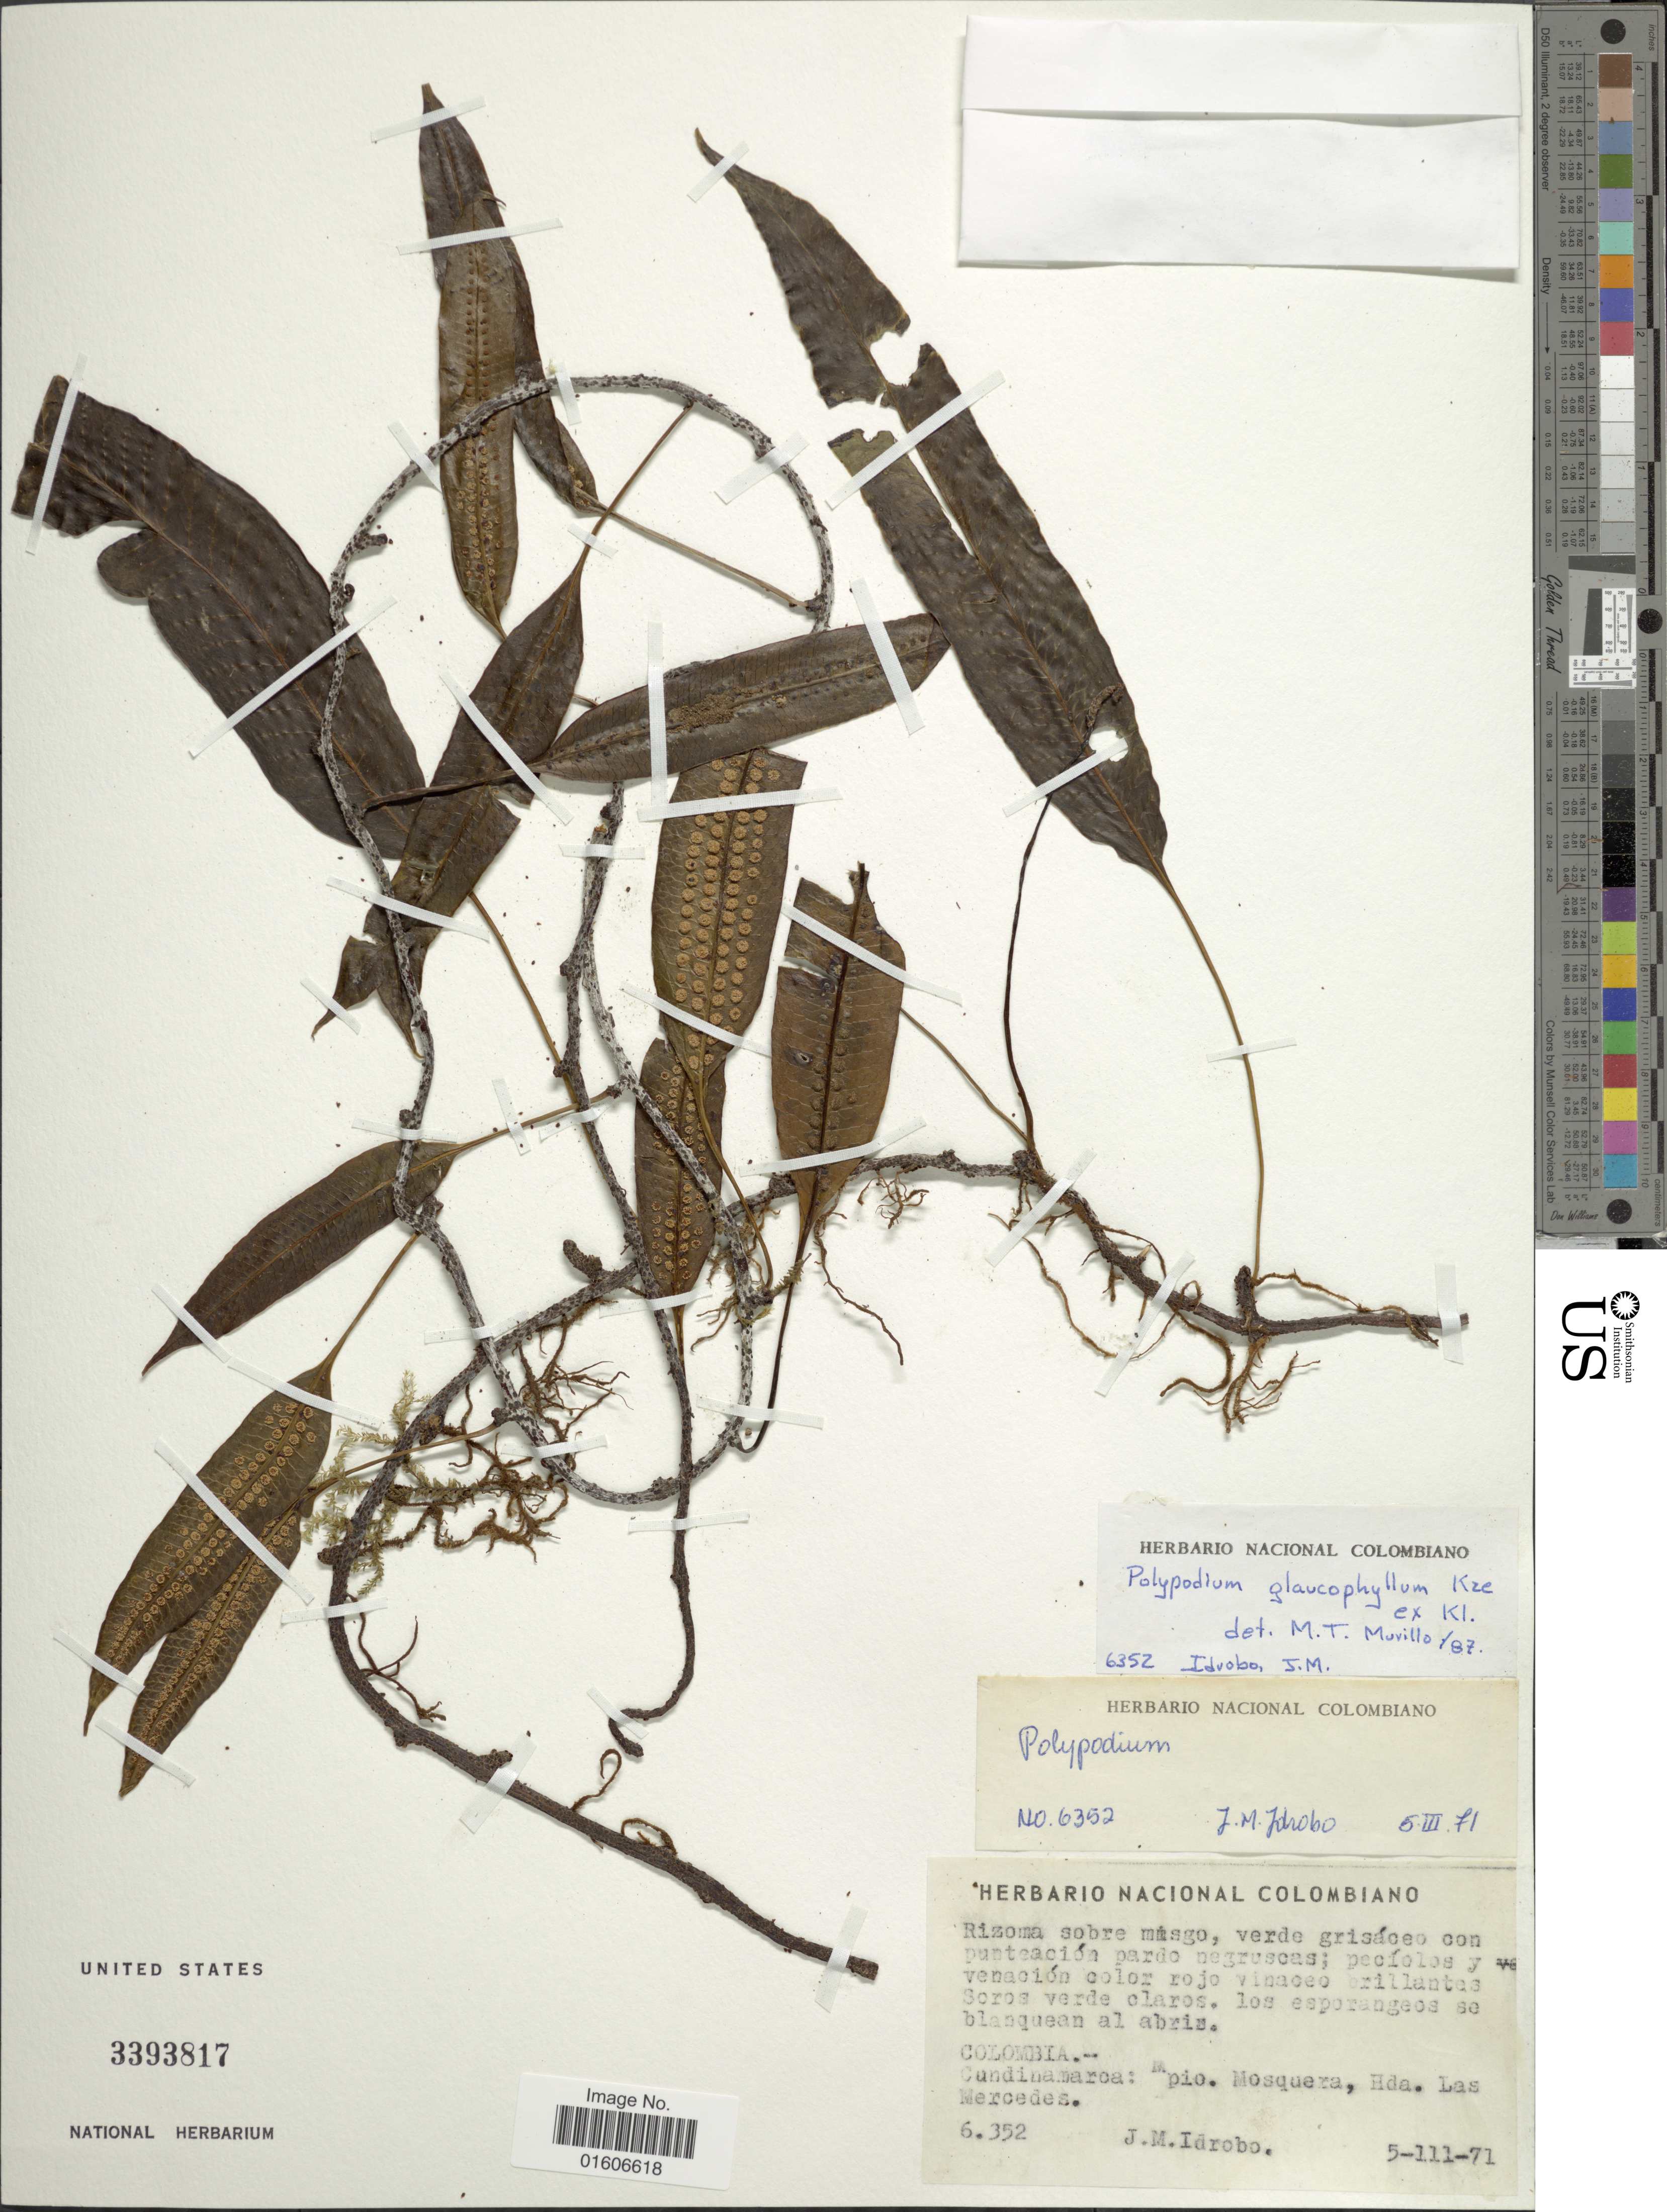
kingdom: Plantae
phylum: Tracheophyta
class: Polypodiopsida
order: Polypodiales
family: Polypodiaceae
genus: Serpocaulon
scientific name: Serpocaulon levigatum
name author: (Cav.) A.R. Sm.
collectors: J. M. Idrobo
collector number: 6352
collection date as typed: Transcribed d/m/y: 5/3/71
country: Colombia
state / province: Cundinamarca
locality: Colombia -- Cundinamarca: Mpio. Mosquera, Hda. Las Mercedes.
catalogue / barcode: US 3393817